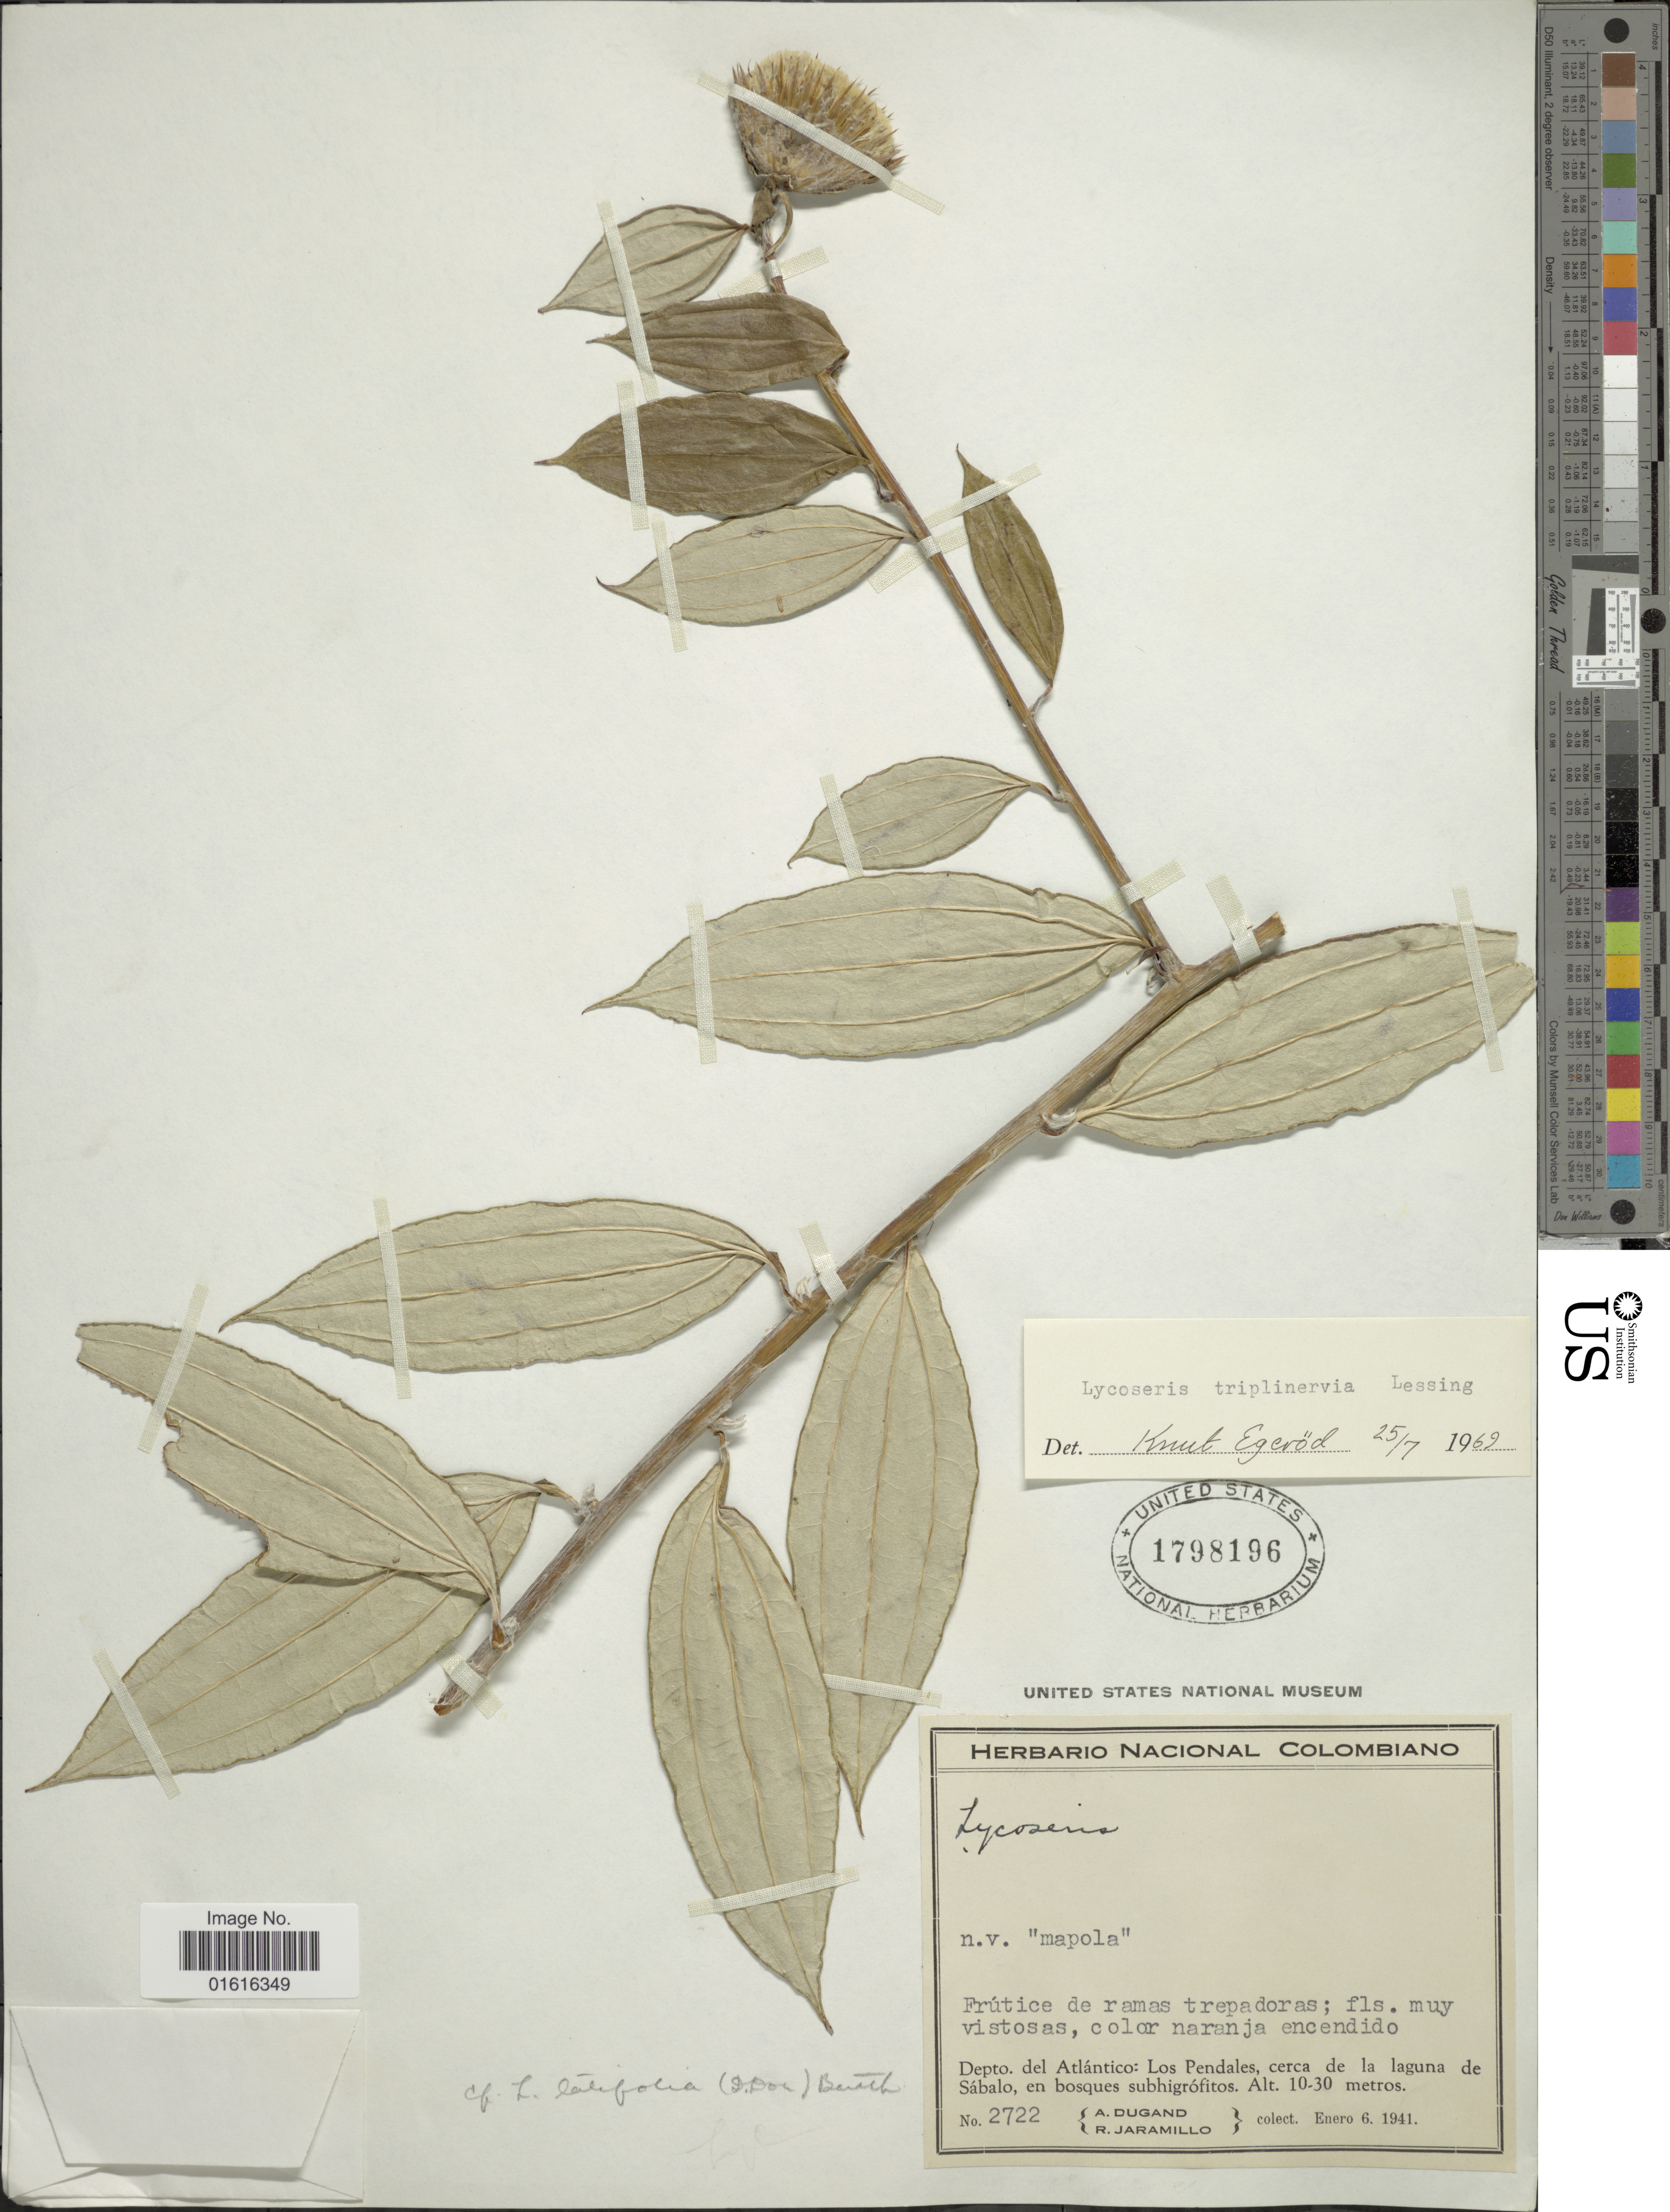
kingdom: Plantae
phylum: Tracheophyta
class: Magnoliopsida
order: Asterales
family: Asteraceae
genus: Lycoseris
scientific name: Lycoseris triplinervia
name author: Less.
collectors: A. Dugand & R. Jaramillo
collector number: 2722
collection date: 1941-01-06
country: Colombia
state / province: Atlántico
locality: Los Pendales, cerca de la laguna de Sabalo, en bosques subhigrofitos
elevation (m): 10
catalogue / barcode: US 1798196